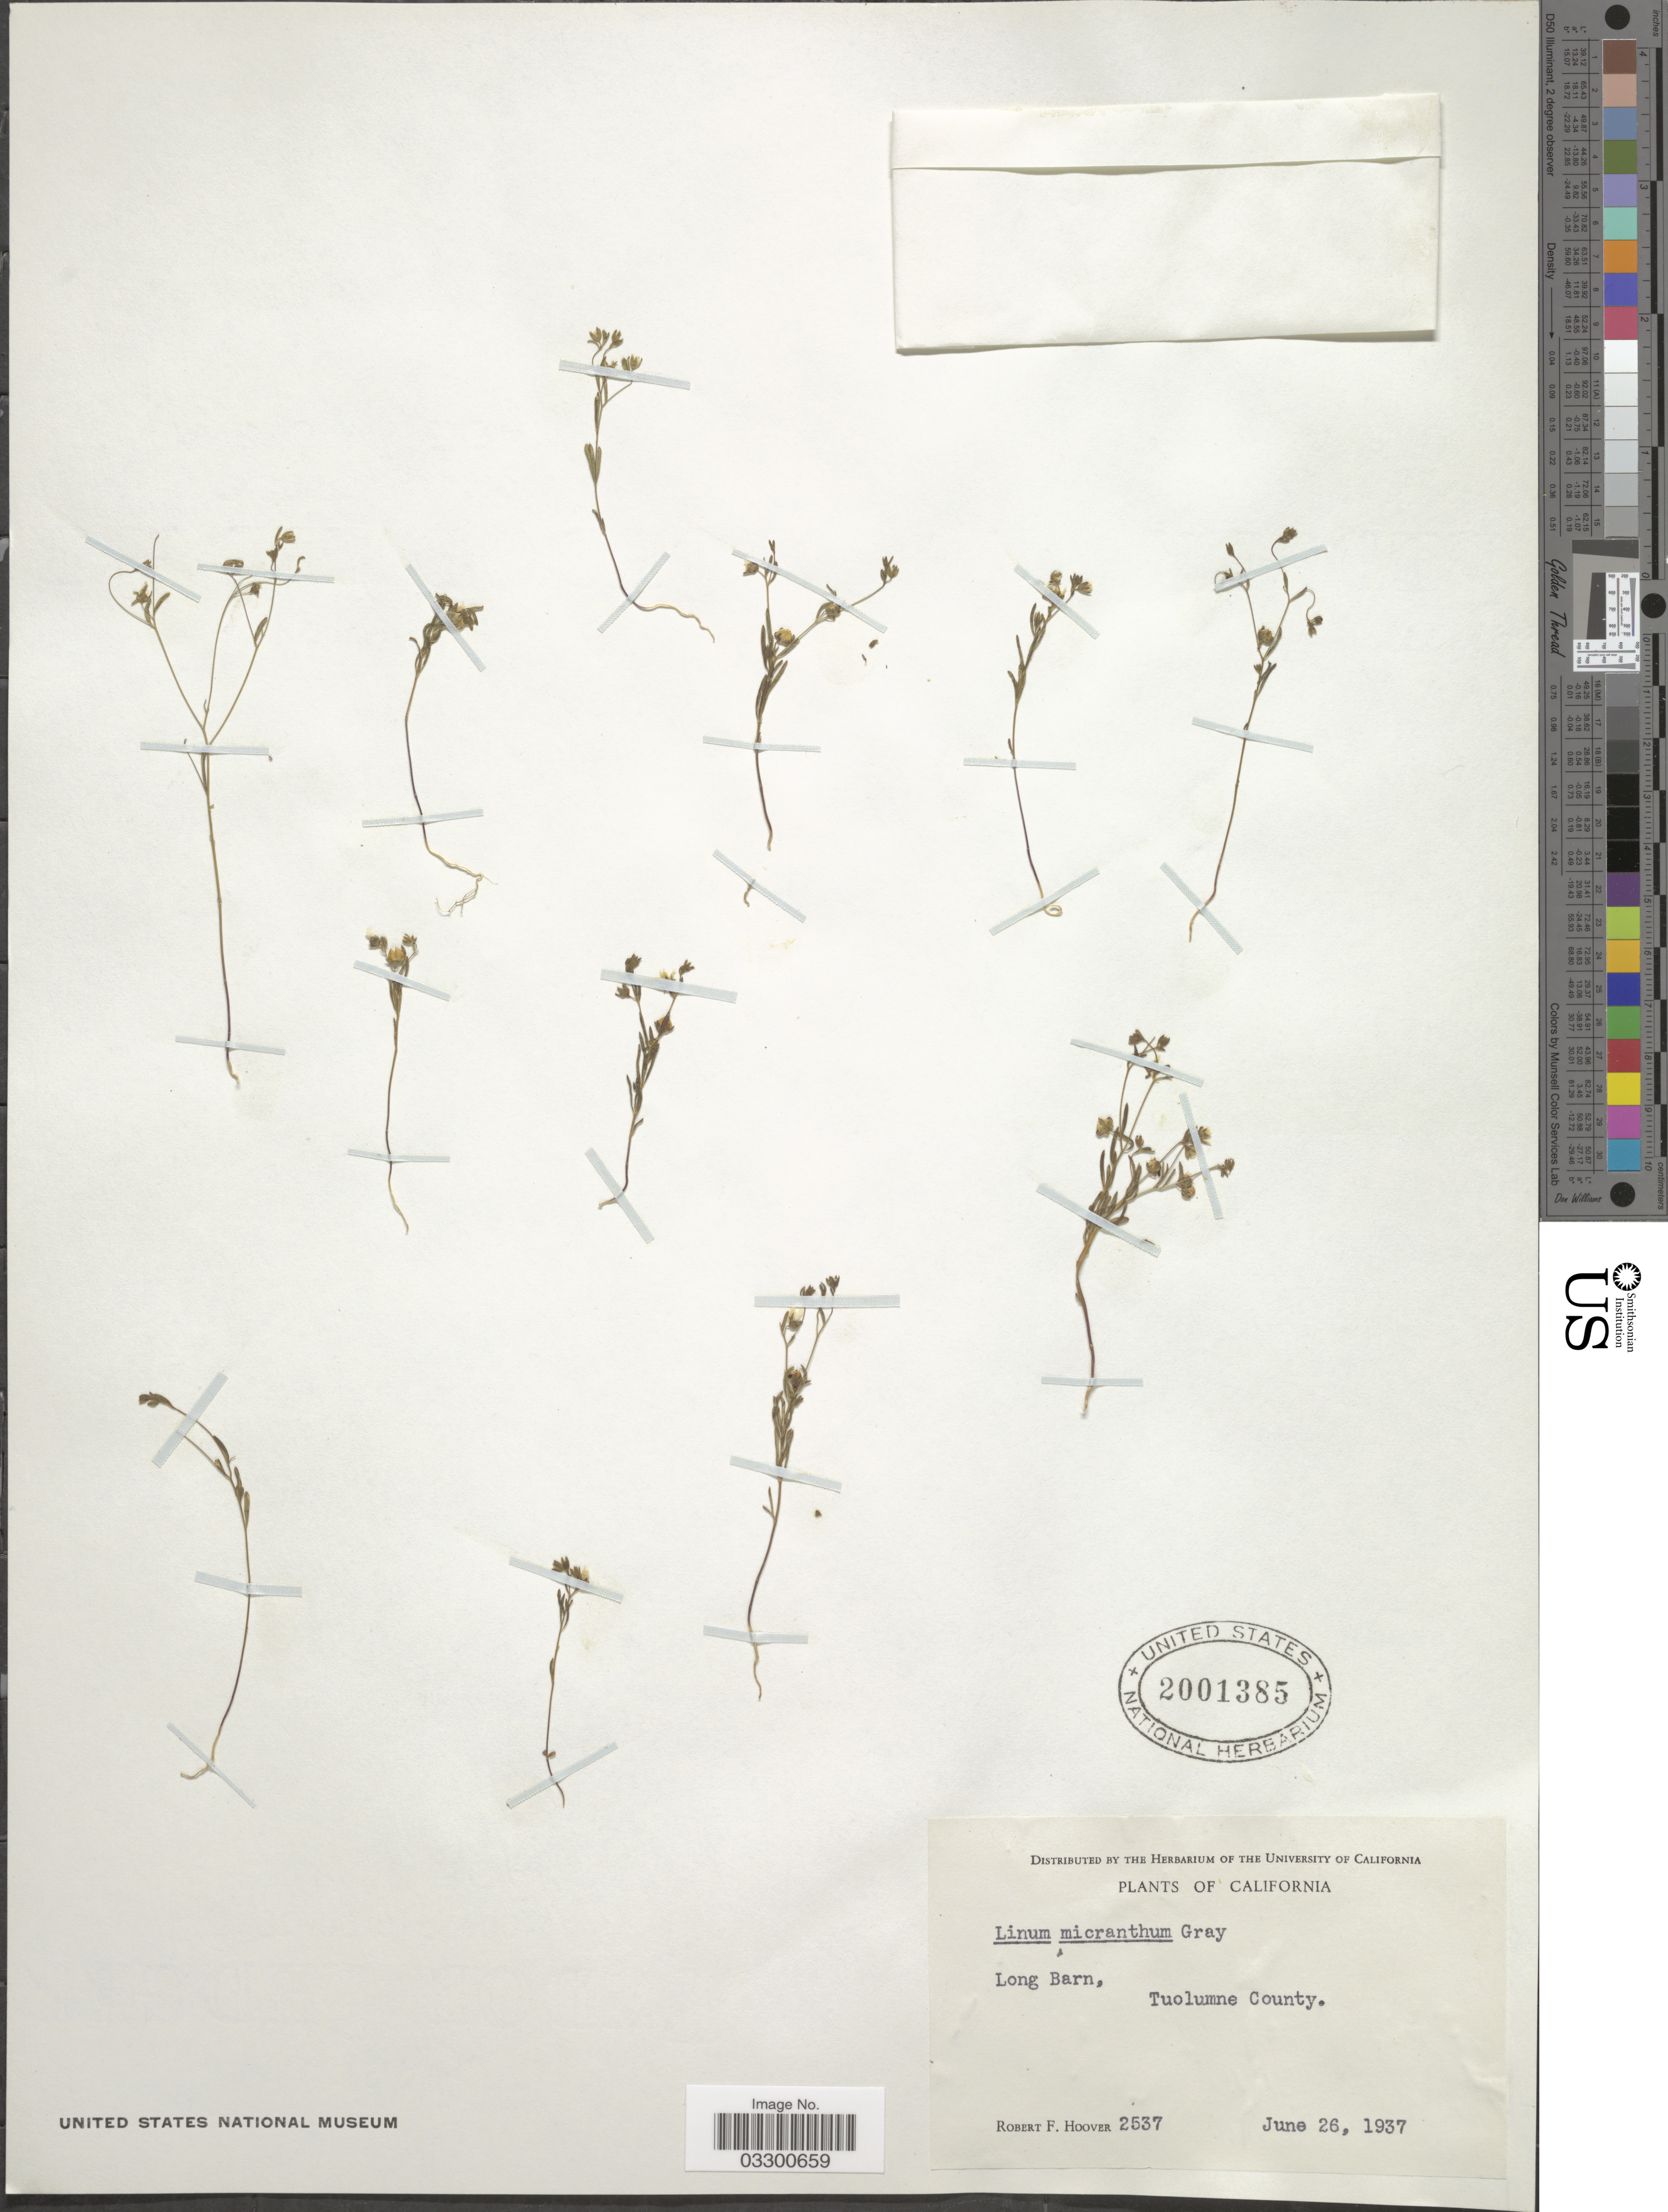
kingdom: Plantae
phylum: Tracheophyta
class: Magnoliopsida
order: Malpighiales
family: Linaceae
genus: Hesperolinon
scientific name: Hesperolinon micranthum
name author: (A. Gray) Small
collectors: R. F. Hoover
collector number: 2537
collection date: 1937-06-26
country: United States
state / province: California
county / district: Tuolumne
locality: Long Barn, Tuolumne County.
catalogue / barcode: US 2001385